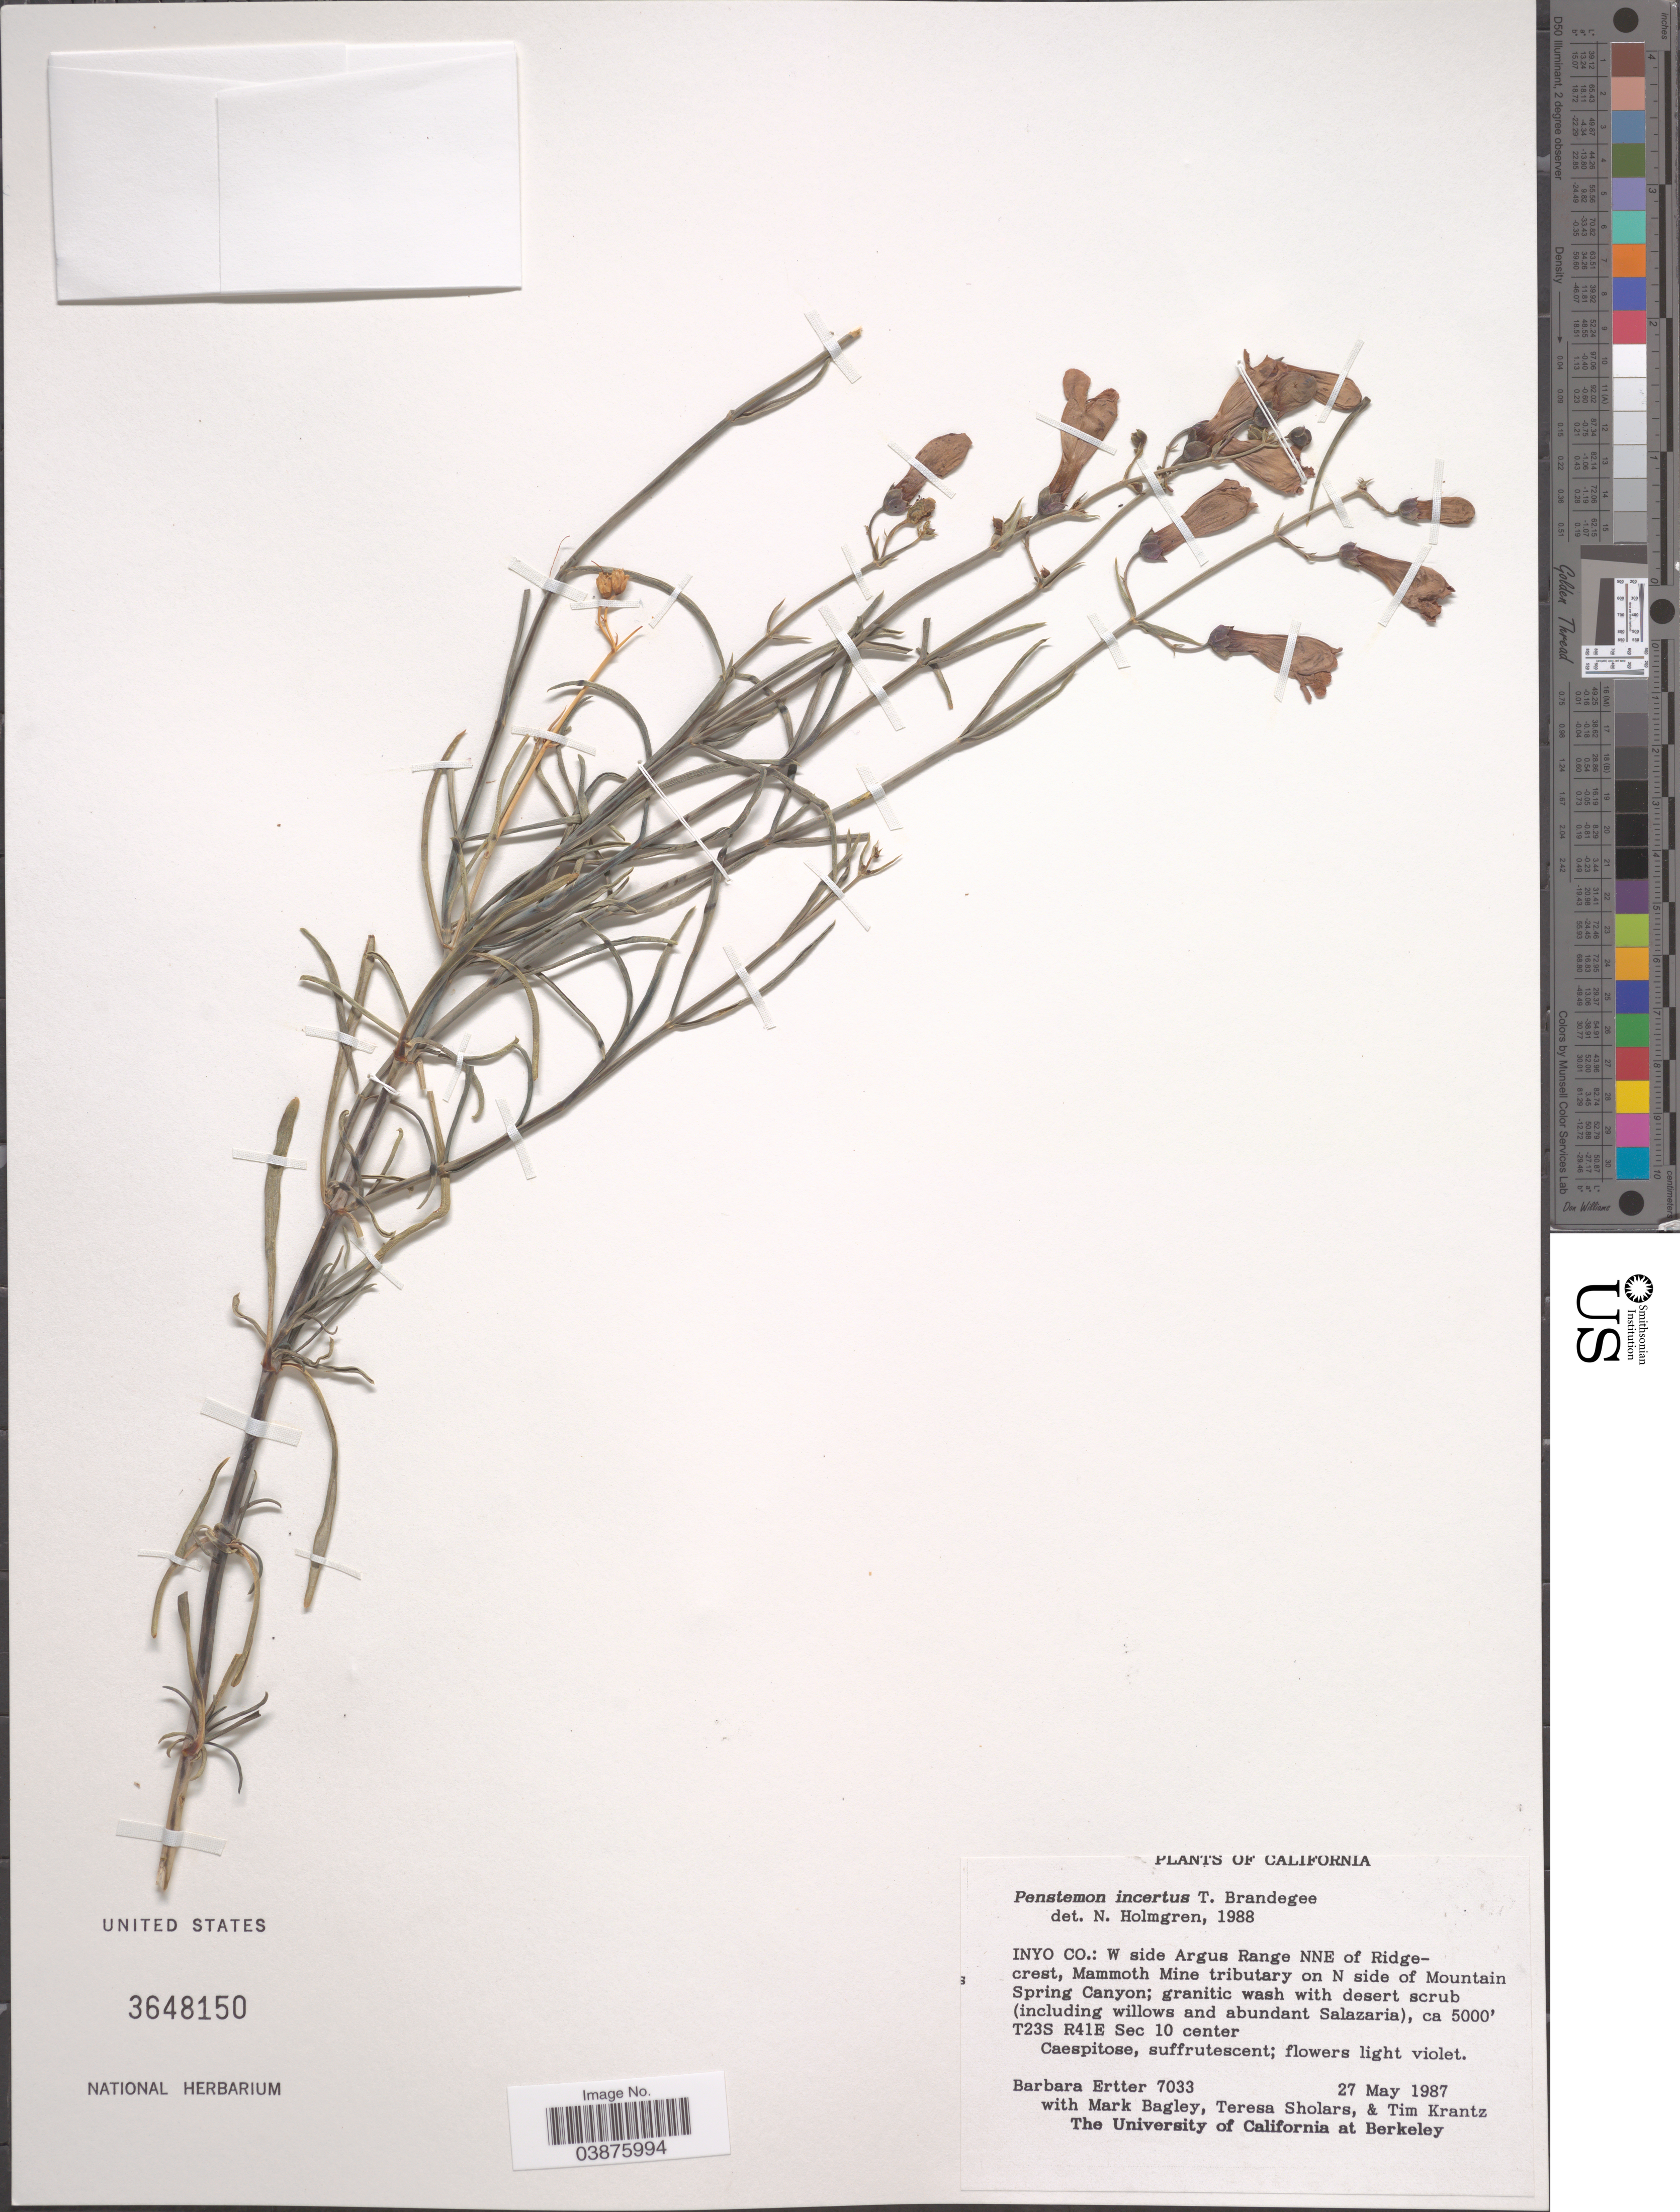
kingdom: Plantae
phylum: Tracheophyta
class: Magnoliopsida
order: Lamiales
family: Plantaginaceae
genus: Penstemon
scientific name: Penstemon incertus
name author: Brandegee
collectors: B. Ertter, M. Bagley, T. Sholars & T. Krantz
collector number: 7033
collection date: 1987-05-27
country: United States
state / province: California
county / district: Inyo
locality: Inyo Co.: W side Argus Range NNE of Ridgecrest, Mammoth Mine tributary on N side of Mountain Spring Canyon; T23S R41E Sec 10 center.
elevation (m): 1524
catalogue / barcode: US 3648150